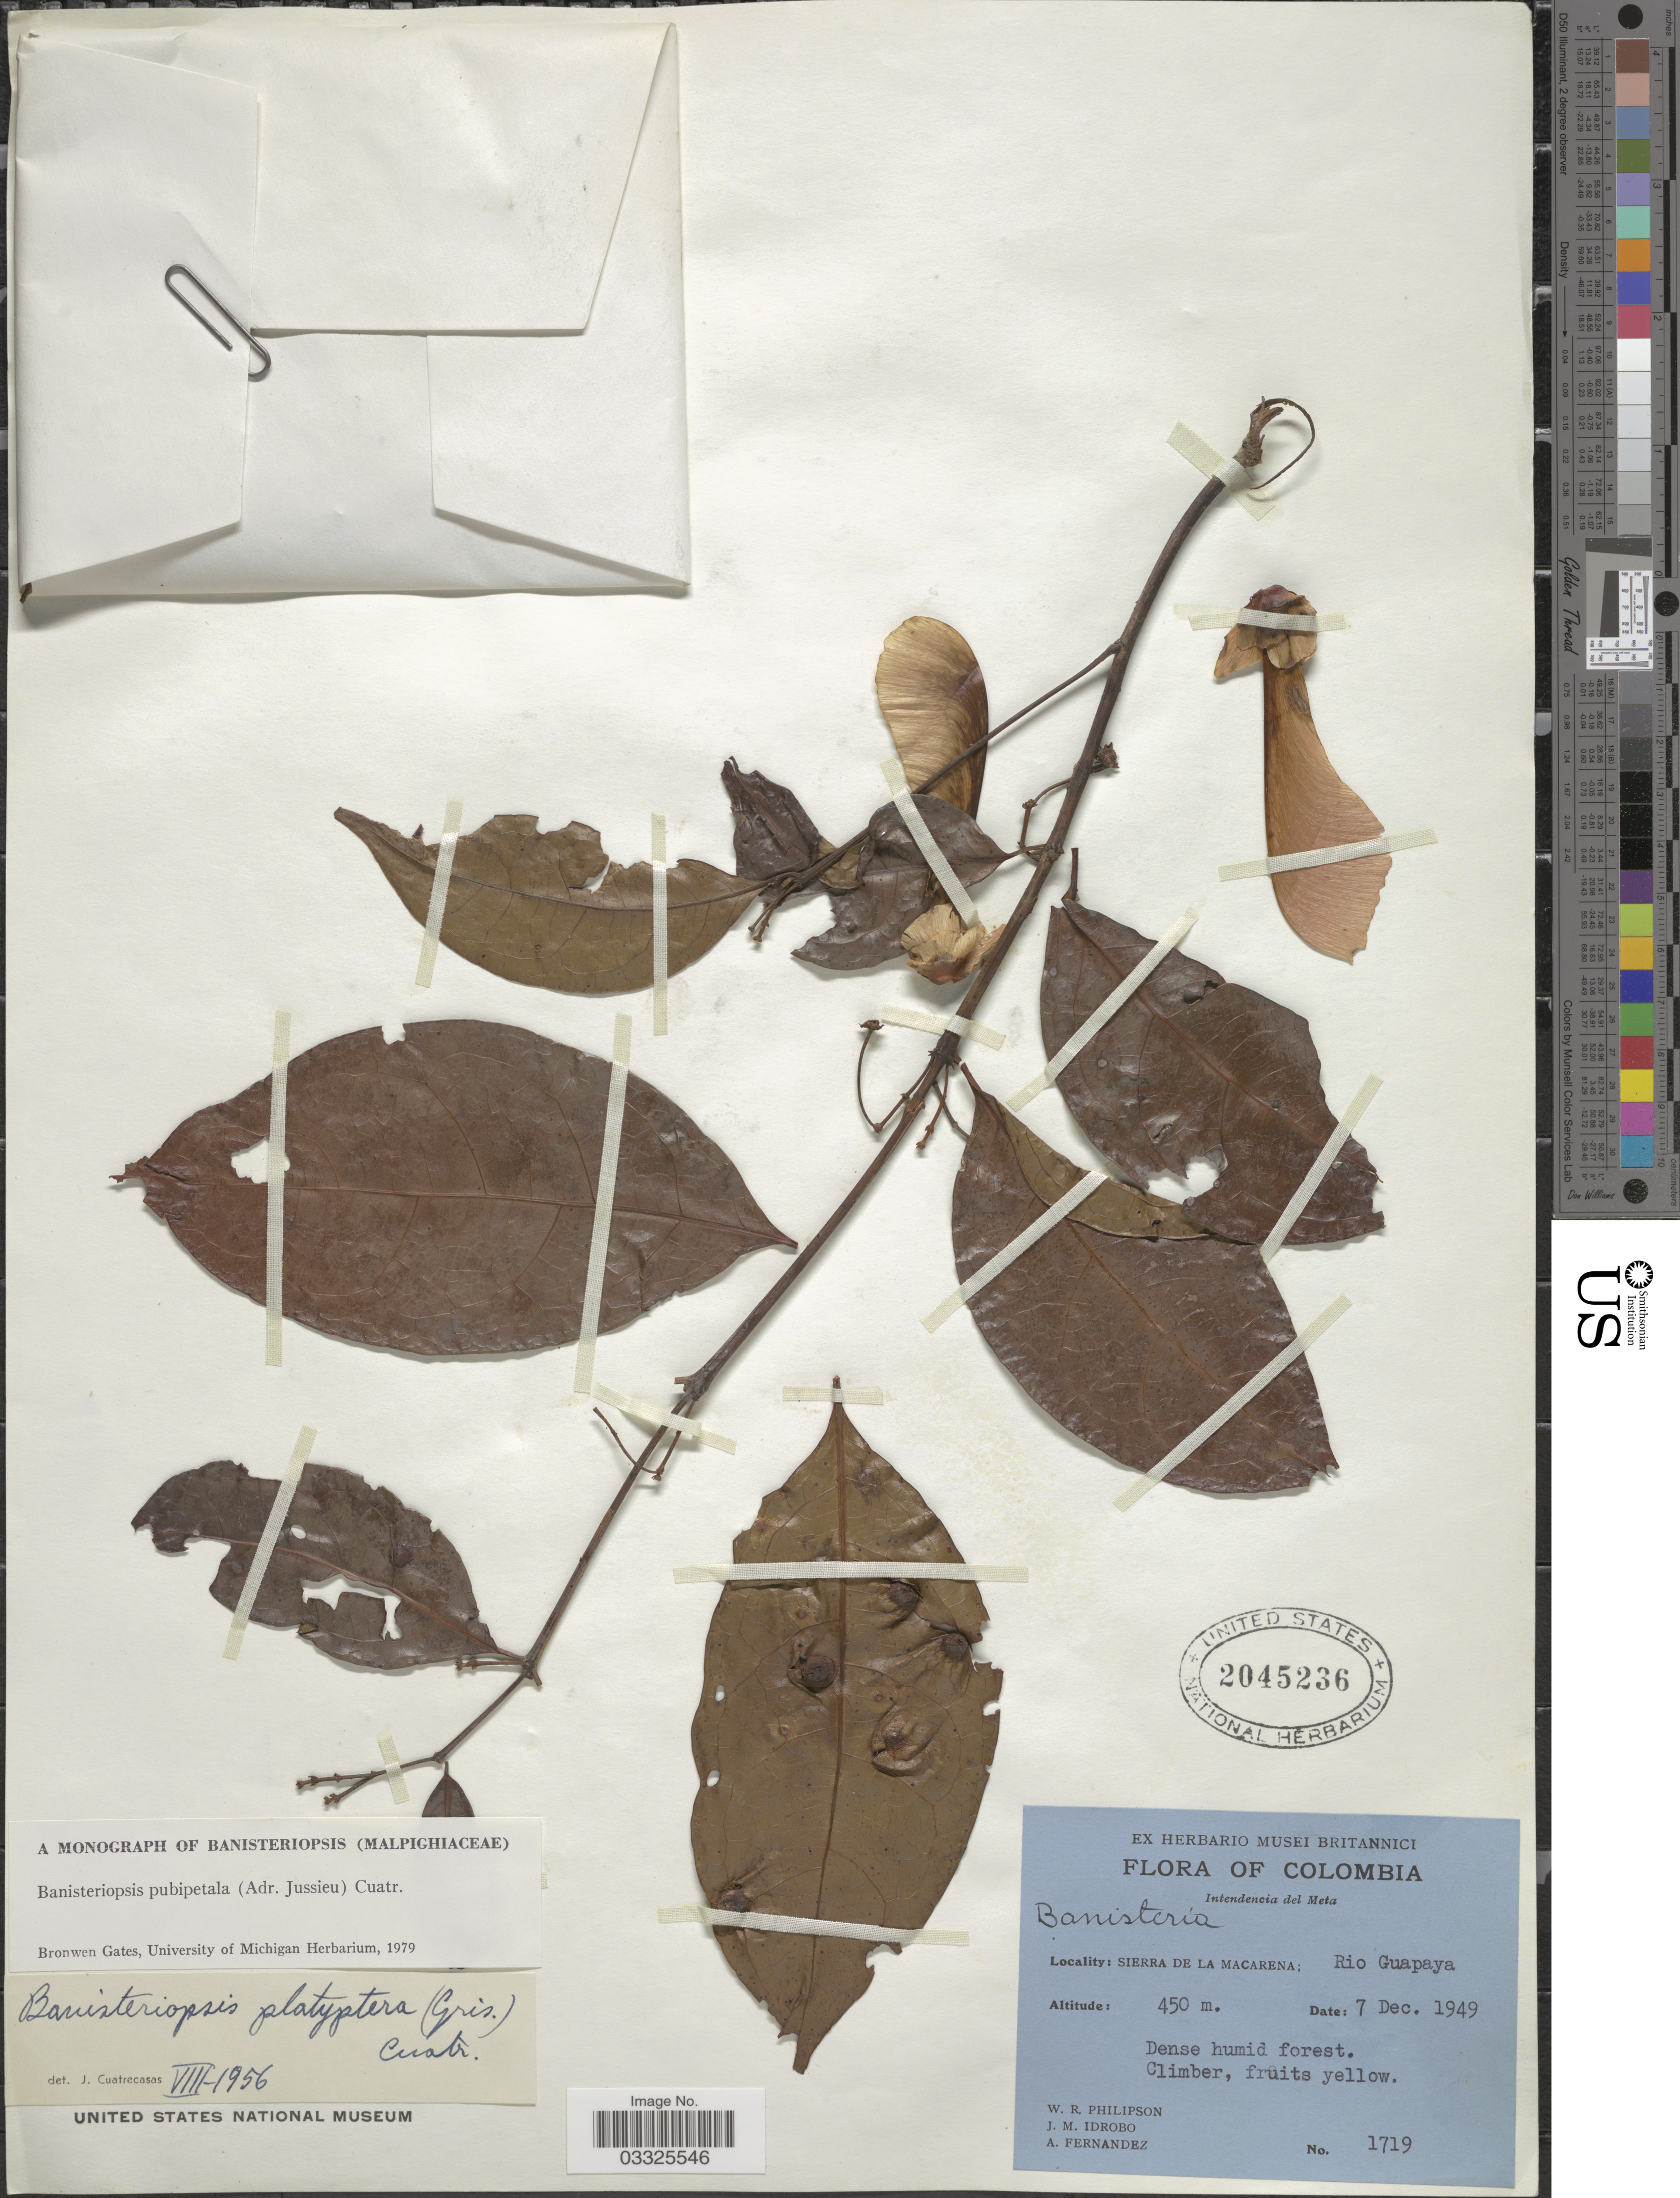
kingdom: Plantae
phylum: Tracheophyta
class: Magnoliopsida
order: Malpighiales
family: Malpighiaceae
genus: Banisteriopsis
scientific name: Banisteriopsis pubipetala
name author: (A. Juss.) Cuatrec.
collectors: W. R. Philipson, J. M. Idrobo & A. Fernandez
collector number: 1719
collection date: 1949-12-07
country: Colombia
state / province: Meta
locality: Intendencia del Meta. Sierra de la Macarena, Rio Guapaya.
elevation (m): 450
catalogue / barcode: US 2045236